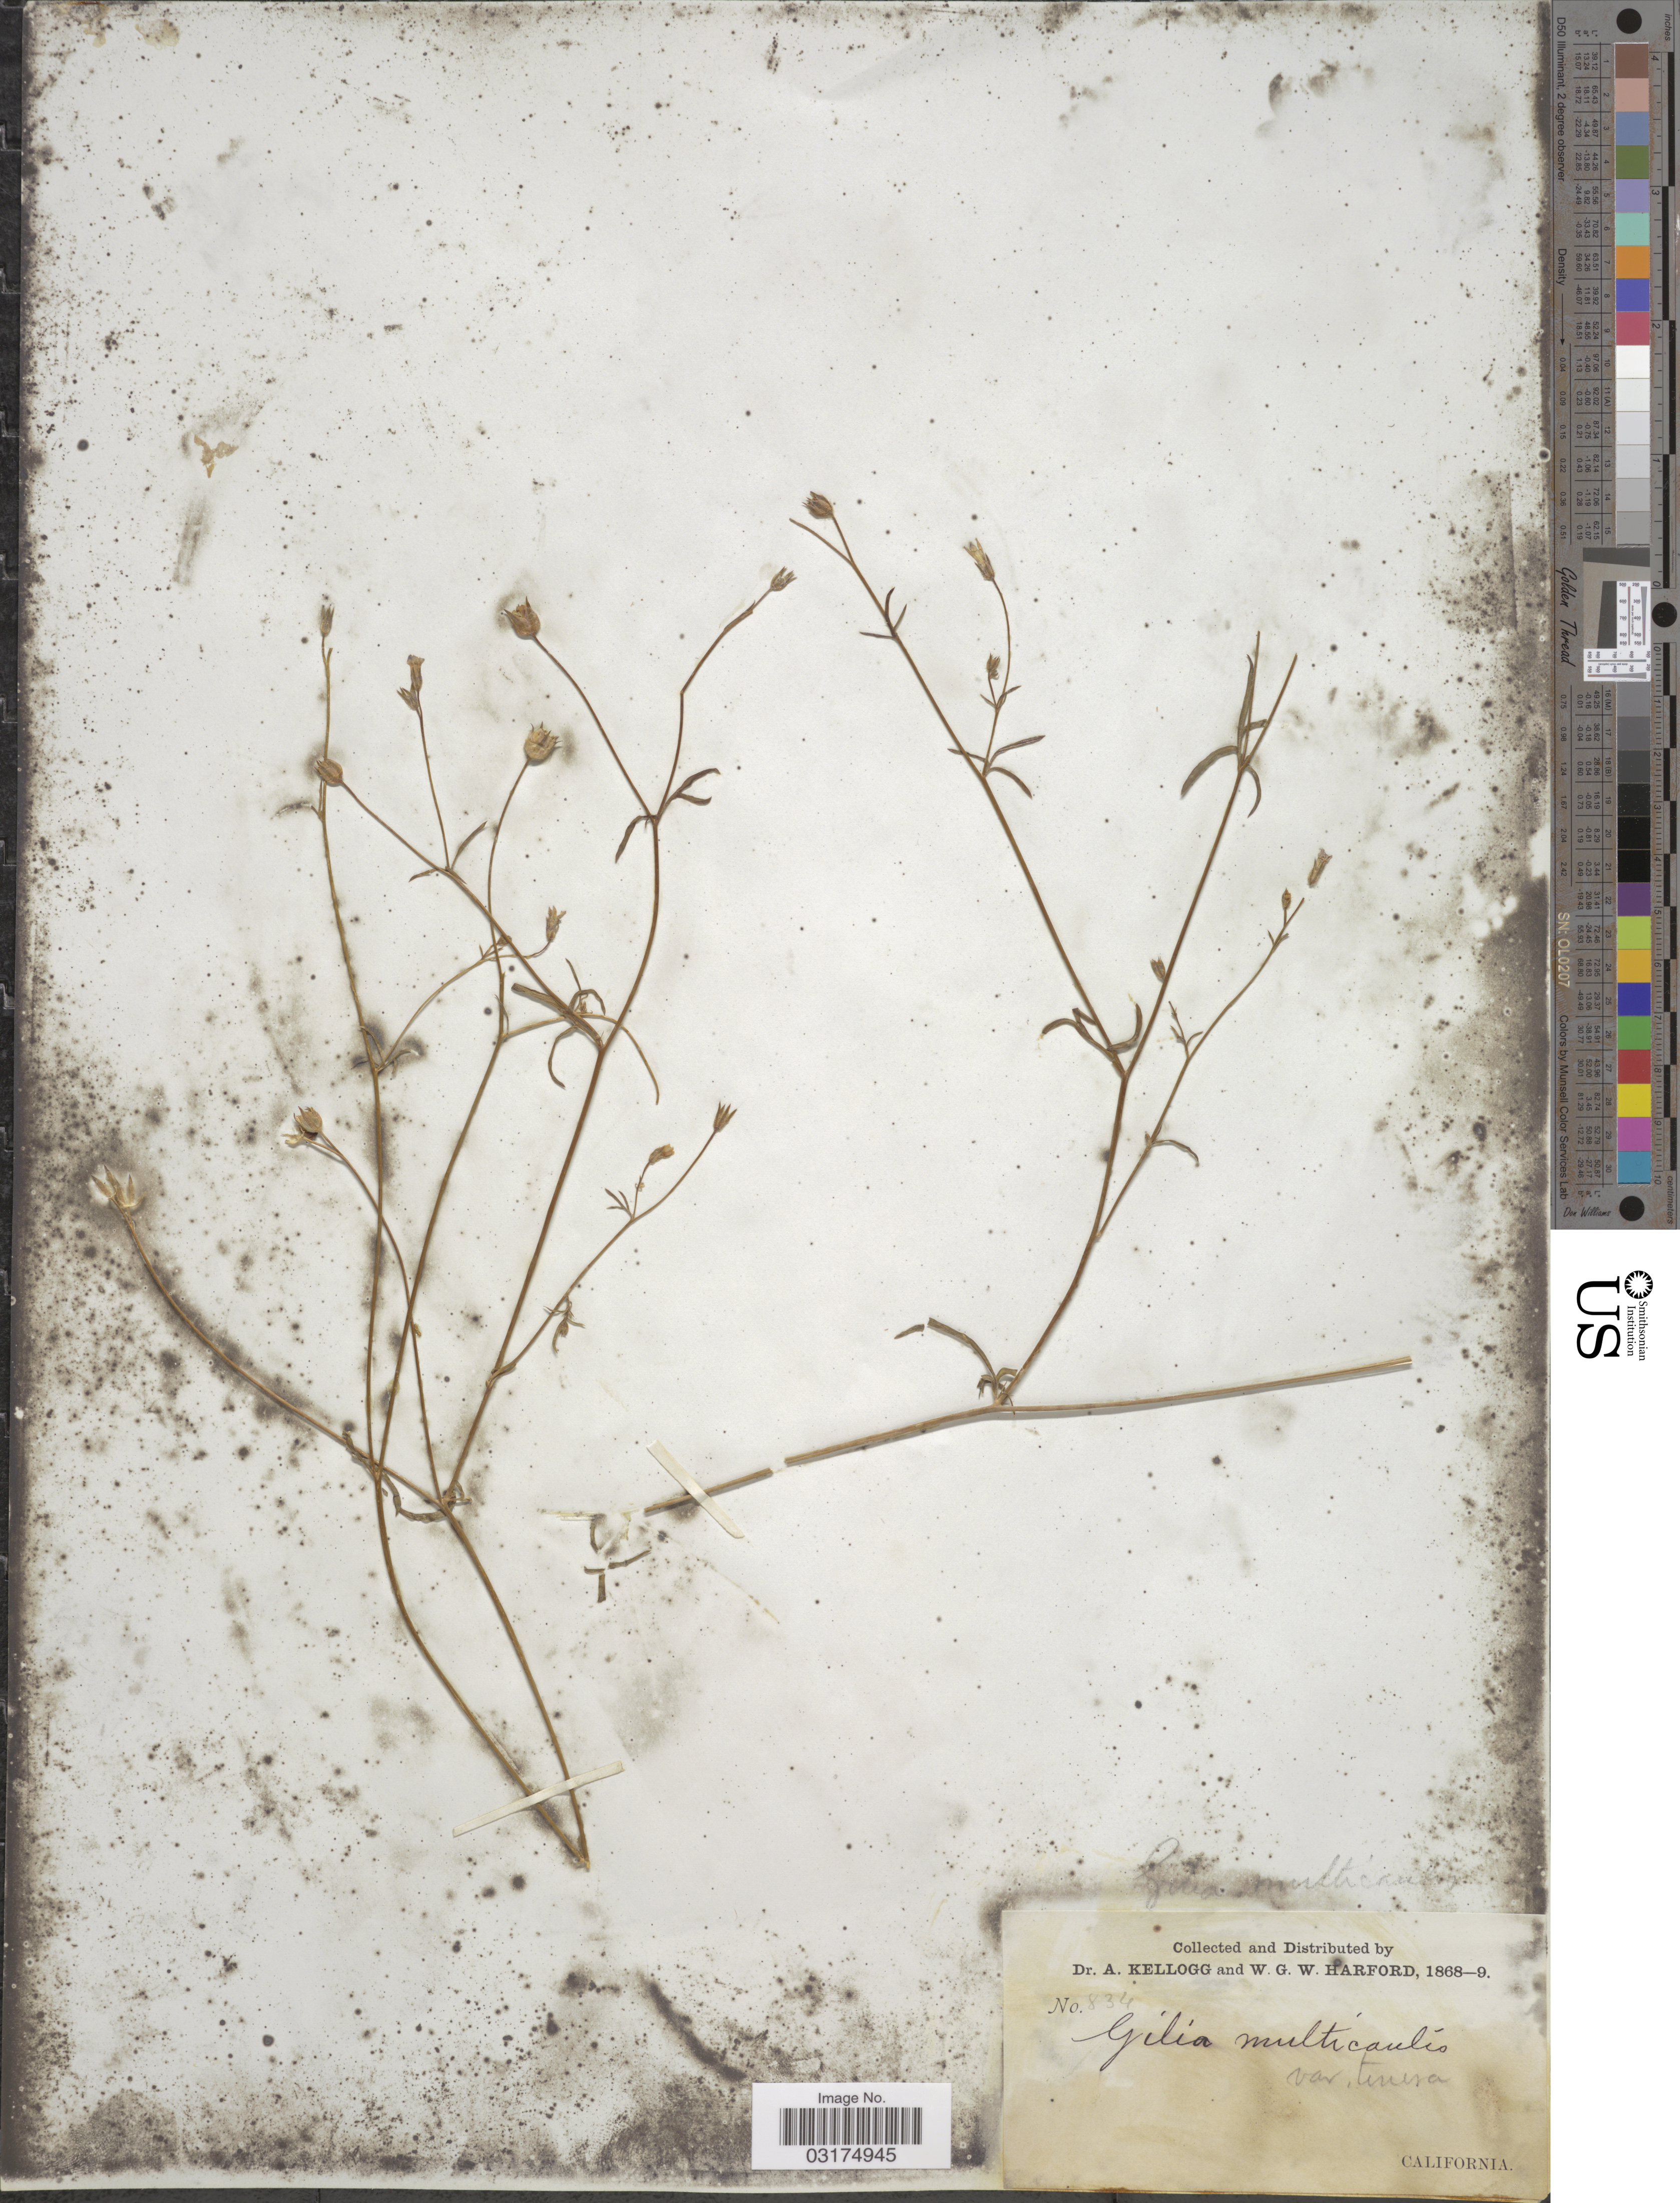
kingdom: Plantae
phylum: Tracheophyta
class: Magnoliopsida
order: Ericales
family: Polemoniaceae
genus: Gilia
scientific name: Gilia achilleifolia subsp. multicaulis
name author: (Benth.) V.E. Grant & A.D. Grant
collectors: A. Kellogg & W. G. W. Harford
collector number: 834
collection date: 1868/1869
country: United States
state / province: California